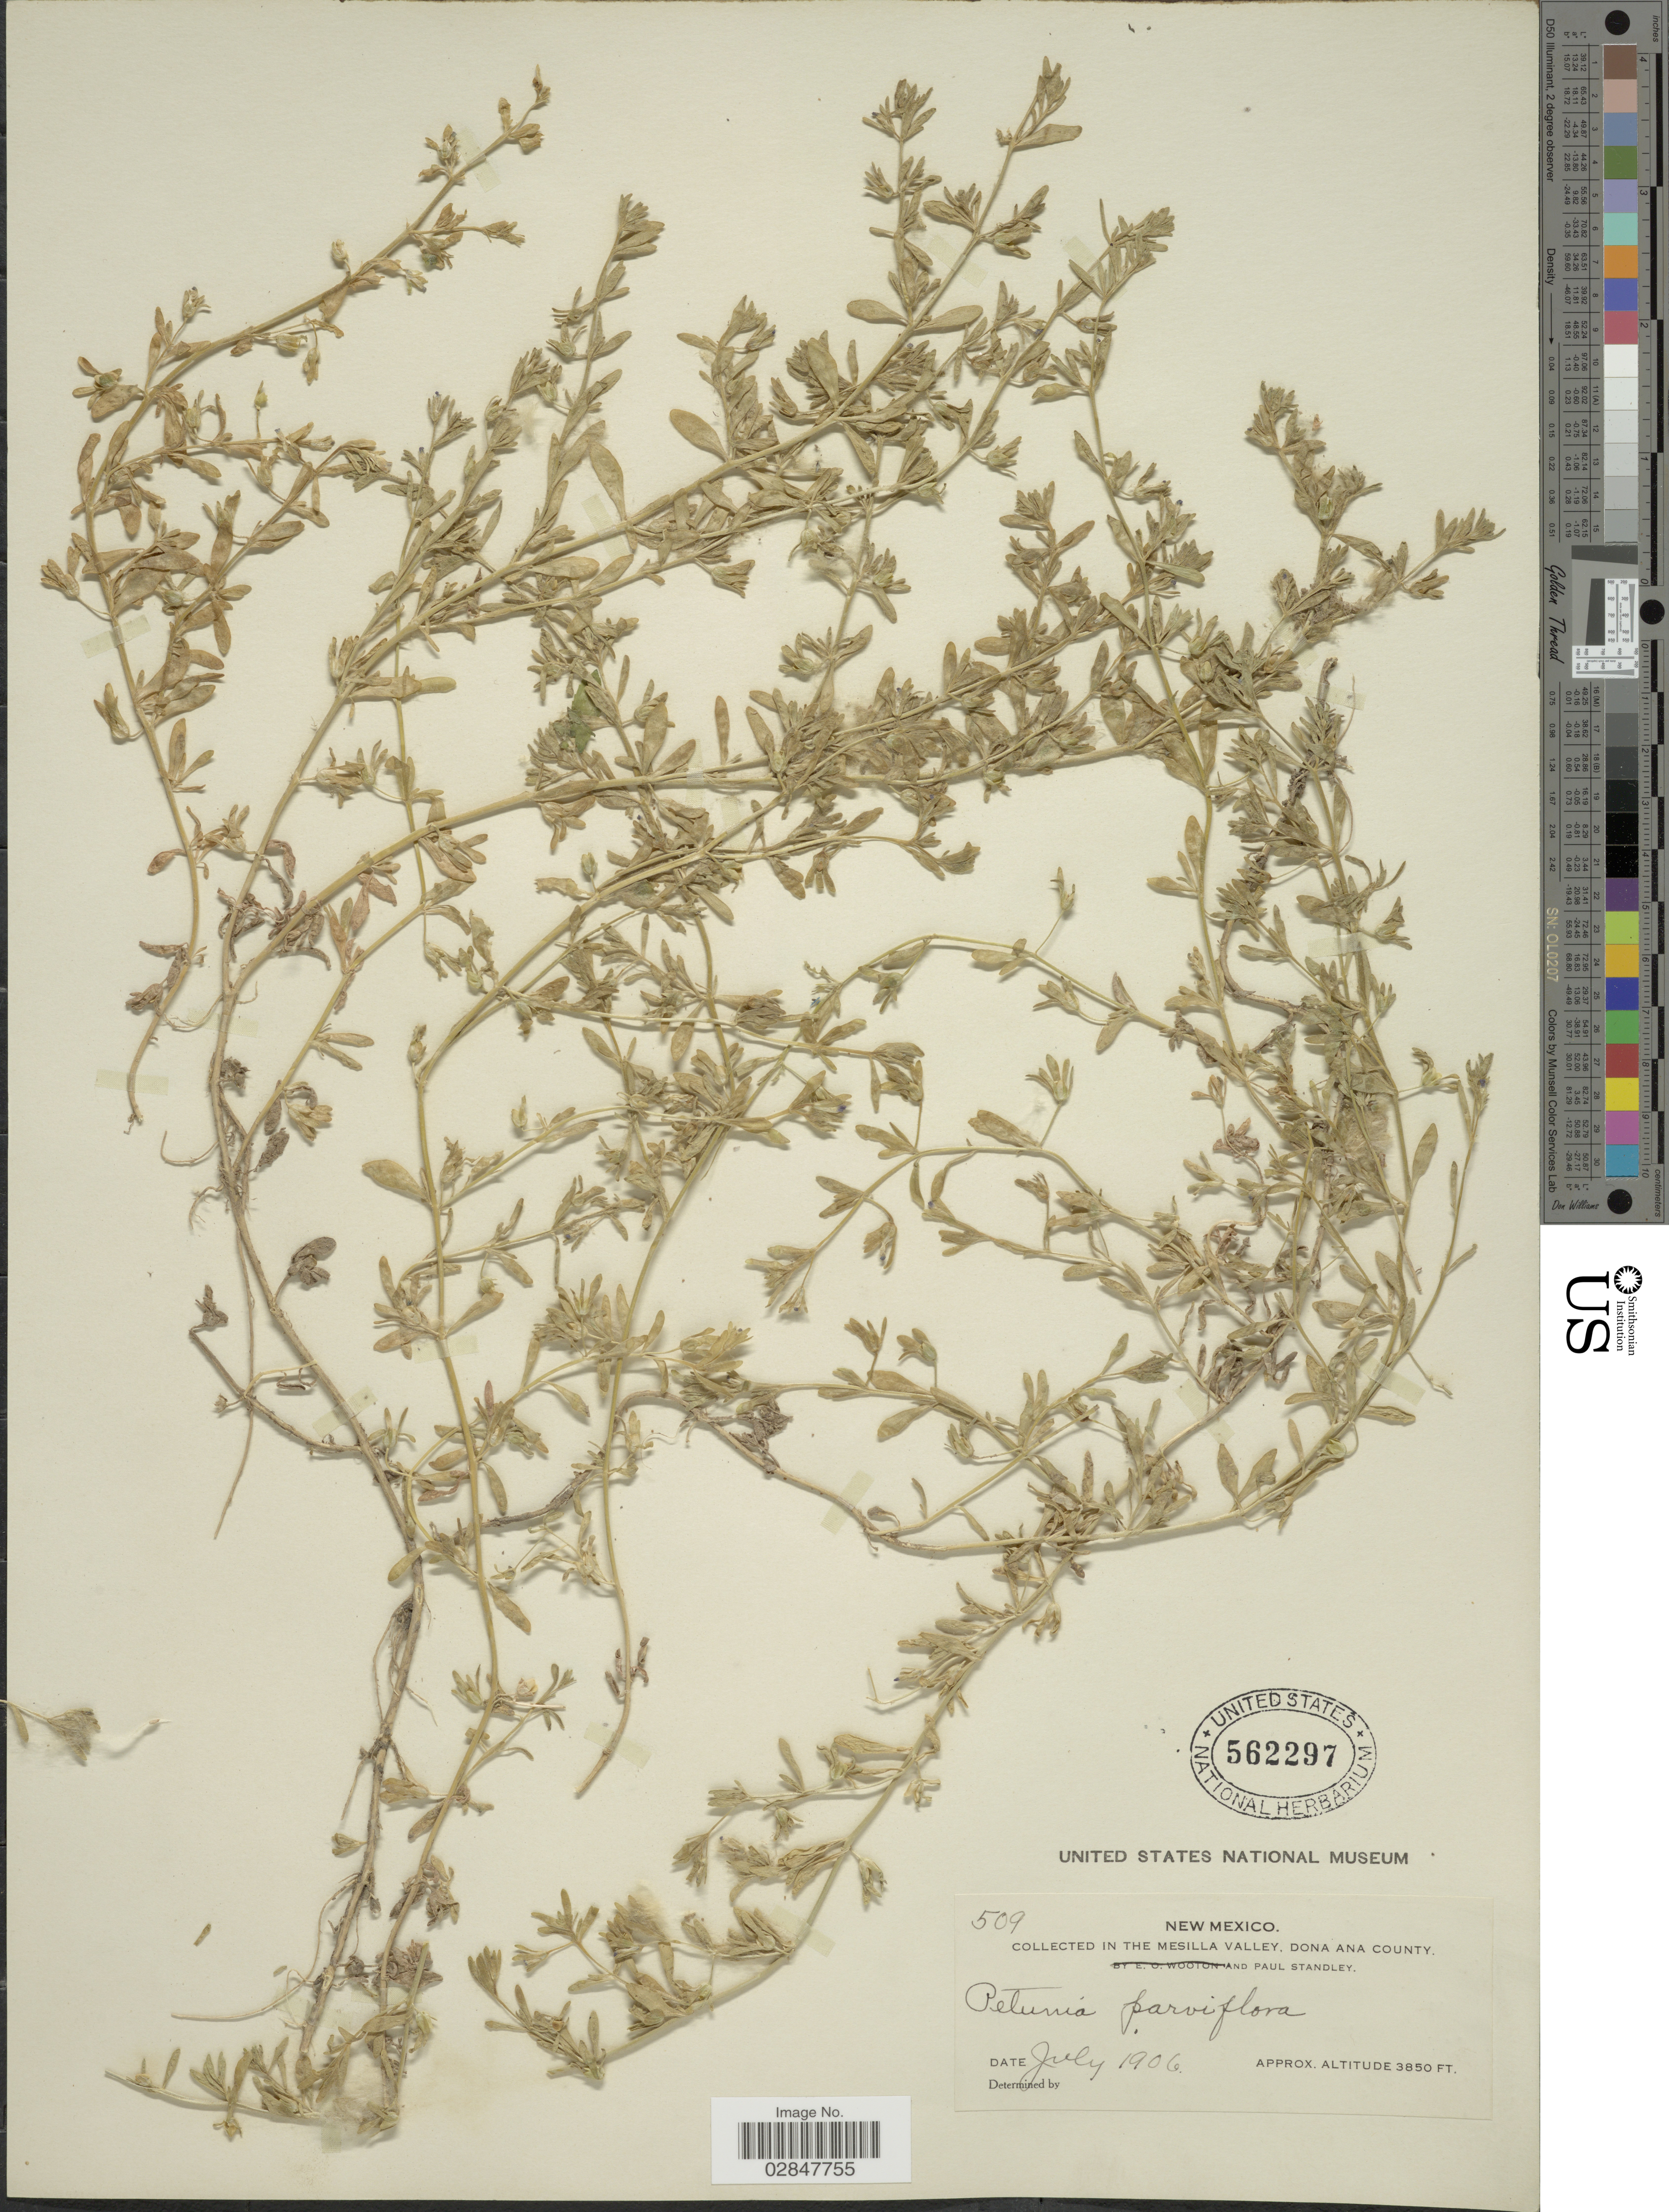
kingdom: Plantae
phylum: Tracheophyta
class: Magnoliopsida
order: Solanales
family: Solanaceae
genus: Petunia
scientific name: Petunia parviflora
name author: Juss.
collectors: P. C. Standley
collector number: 509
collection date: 1906-07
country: United States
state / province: New Mexico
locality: Mesilla Valley, Dona Ana County.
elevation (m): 1173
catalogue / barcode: US 562297